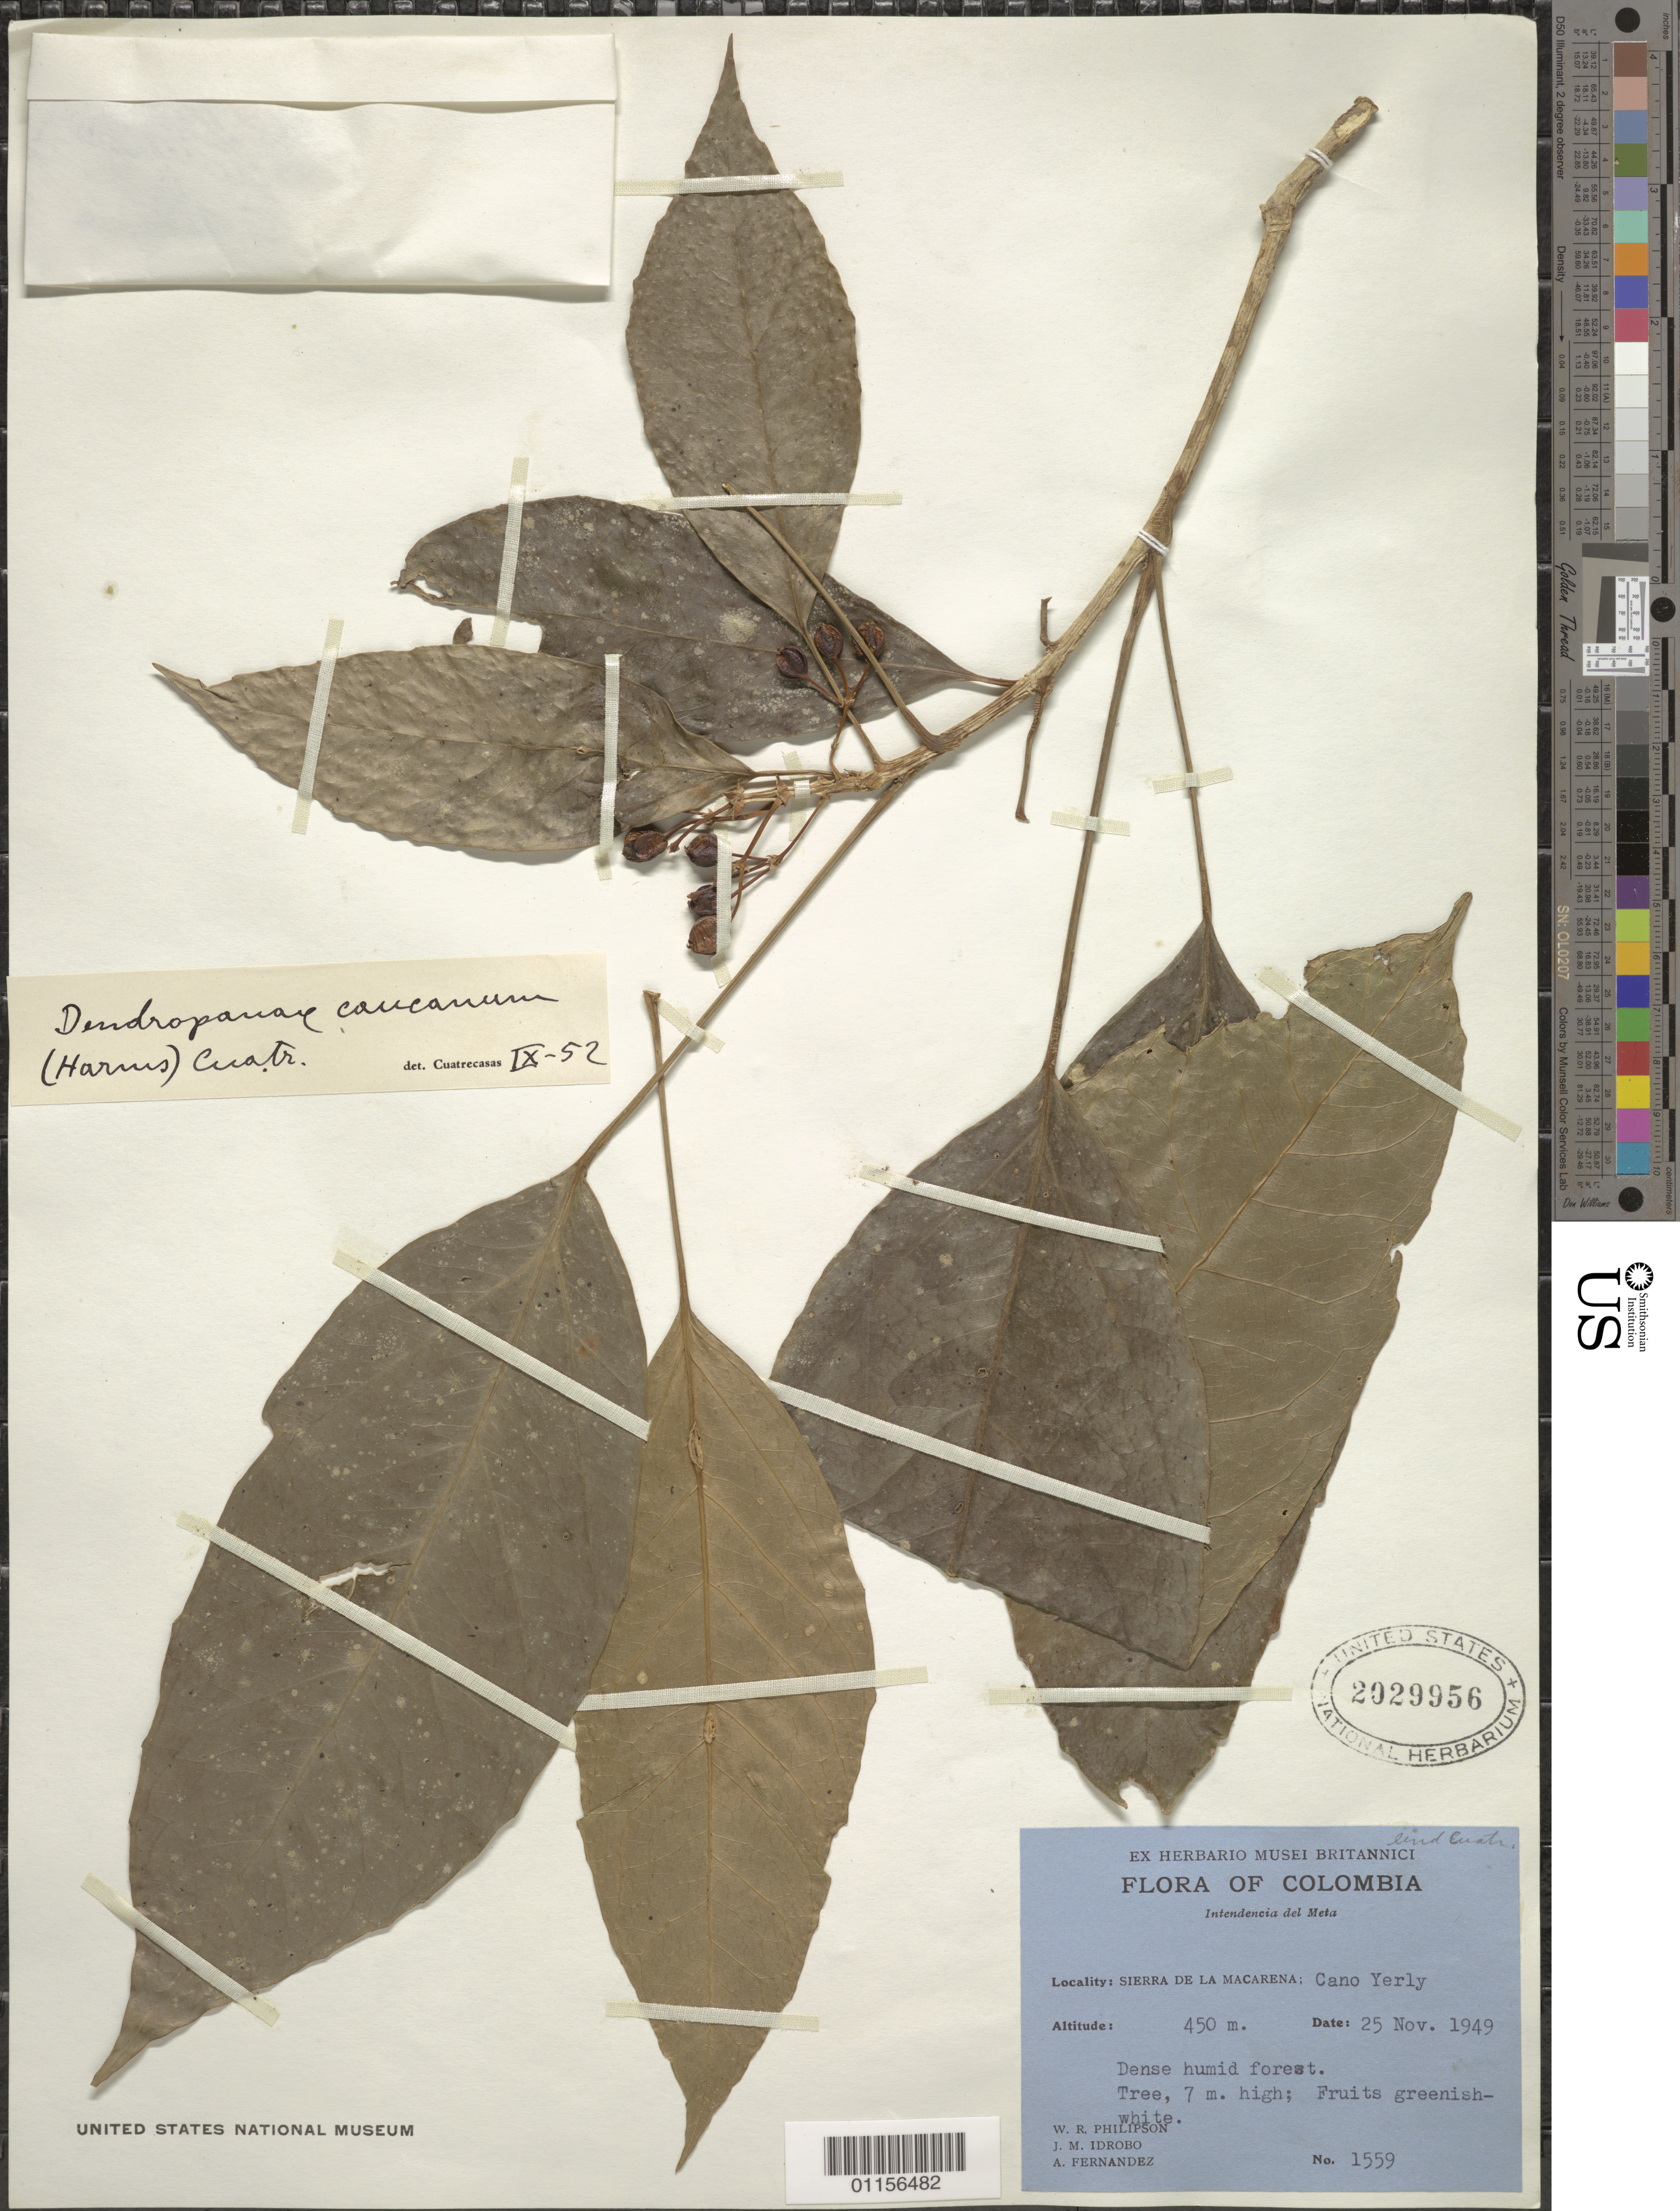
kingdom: Plantae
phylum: Tracheophyta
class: Magnoliopsida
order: Apiales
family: Araliaceae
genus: Dendropanax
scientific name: Dendropanax caucanus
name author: (Harms) Harms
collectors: W. R. Philipson, J. M. Idrobo & R. Jaramillo M.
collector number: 1559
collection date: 1949-11-25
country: Colombia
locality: Sierra de la Macarena; Cano Yerly.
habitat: Tree, in dense humid forest.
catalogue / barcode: US 2029956